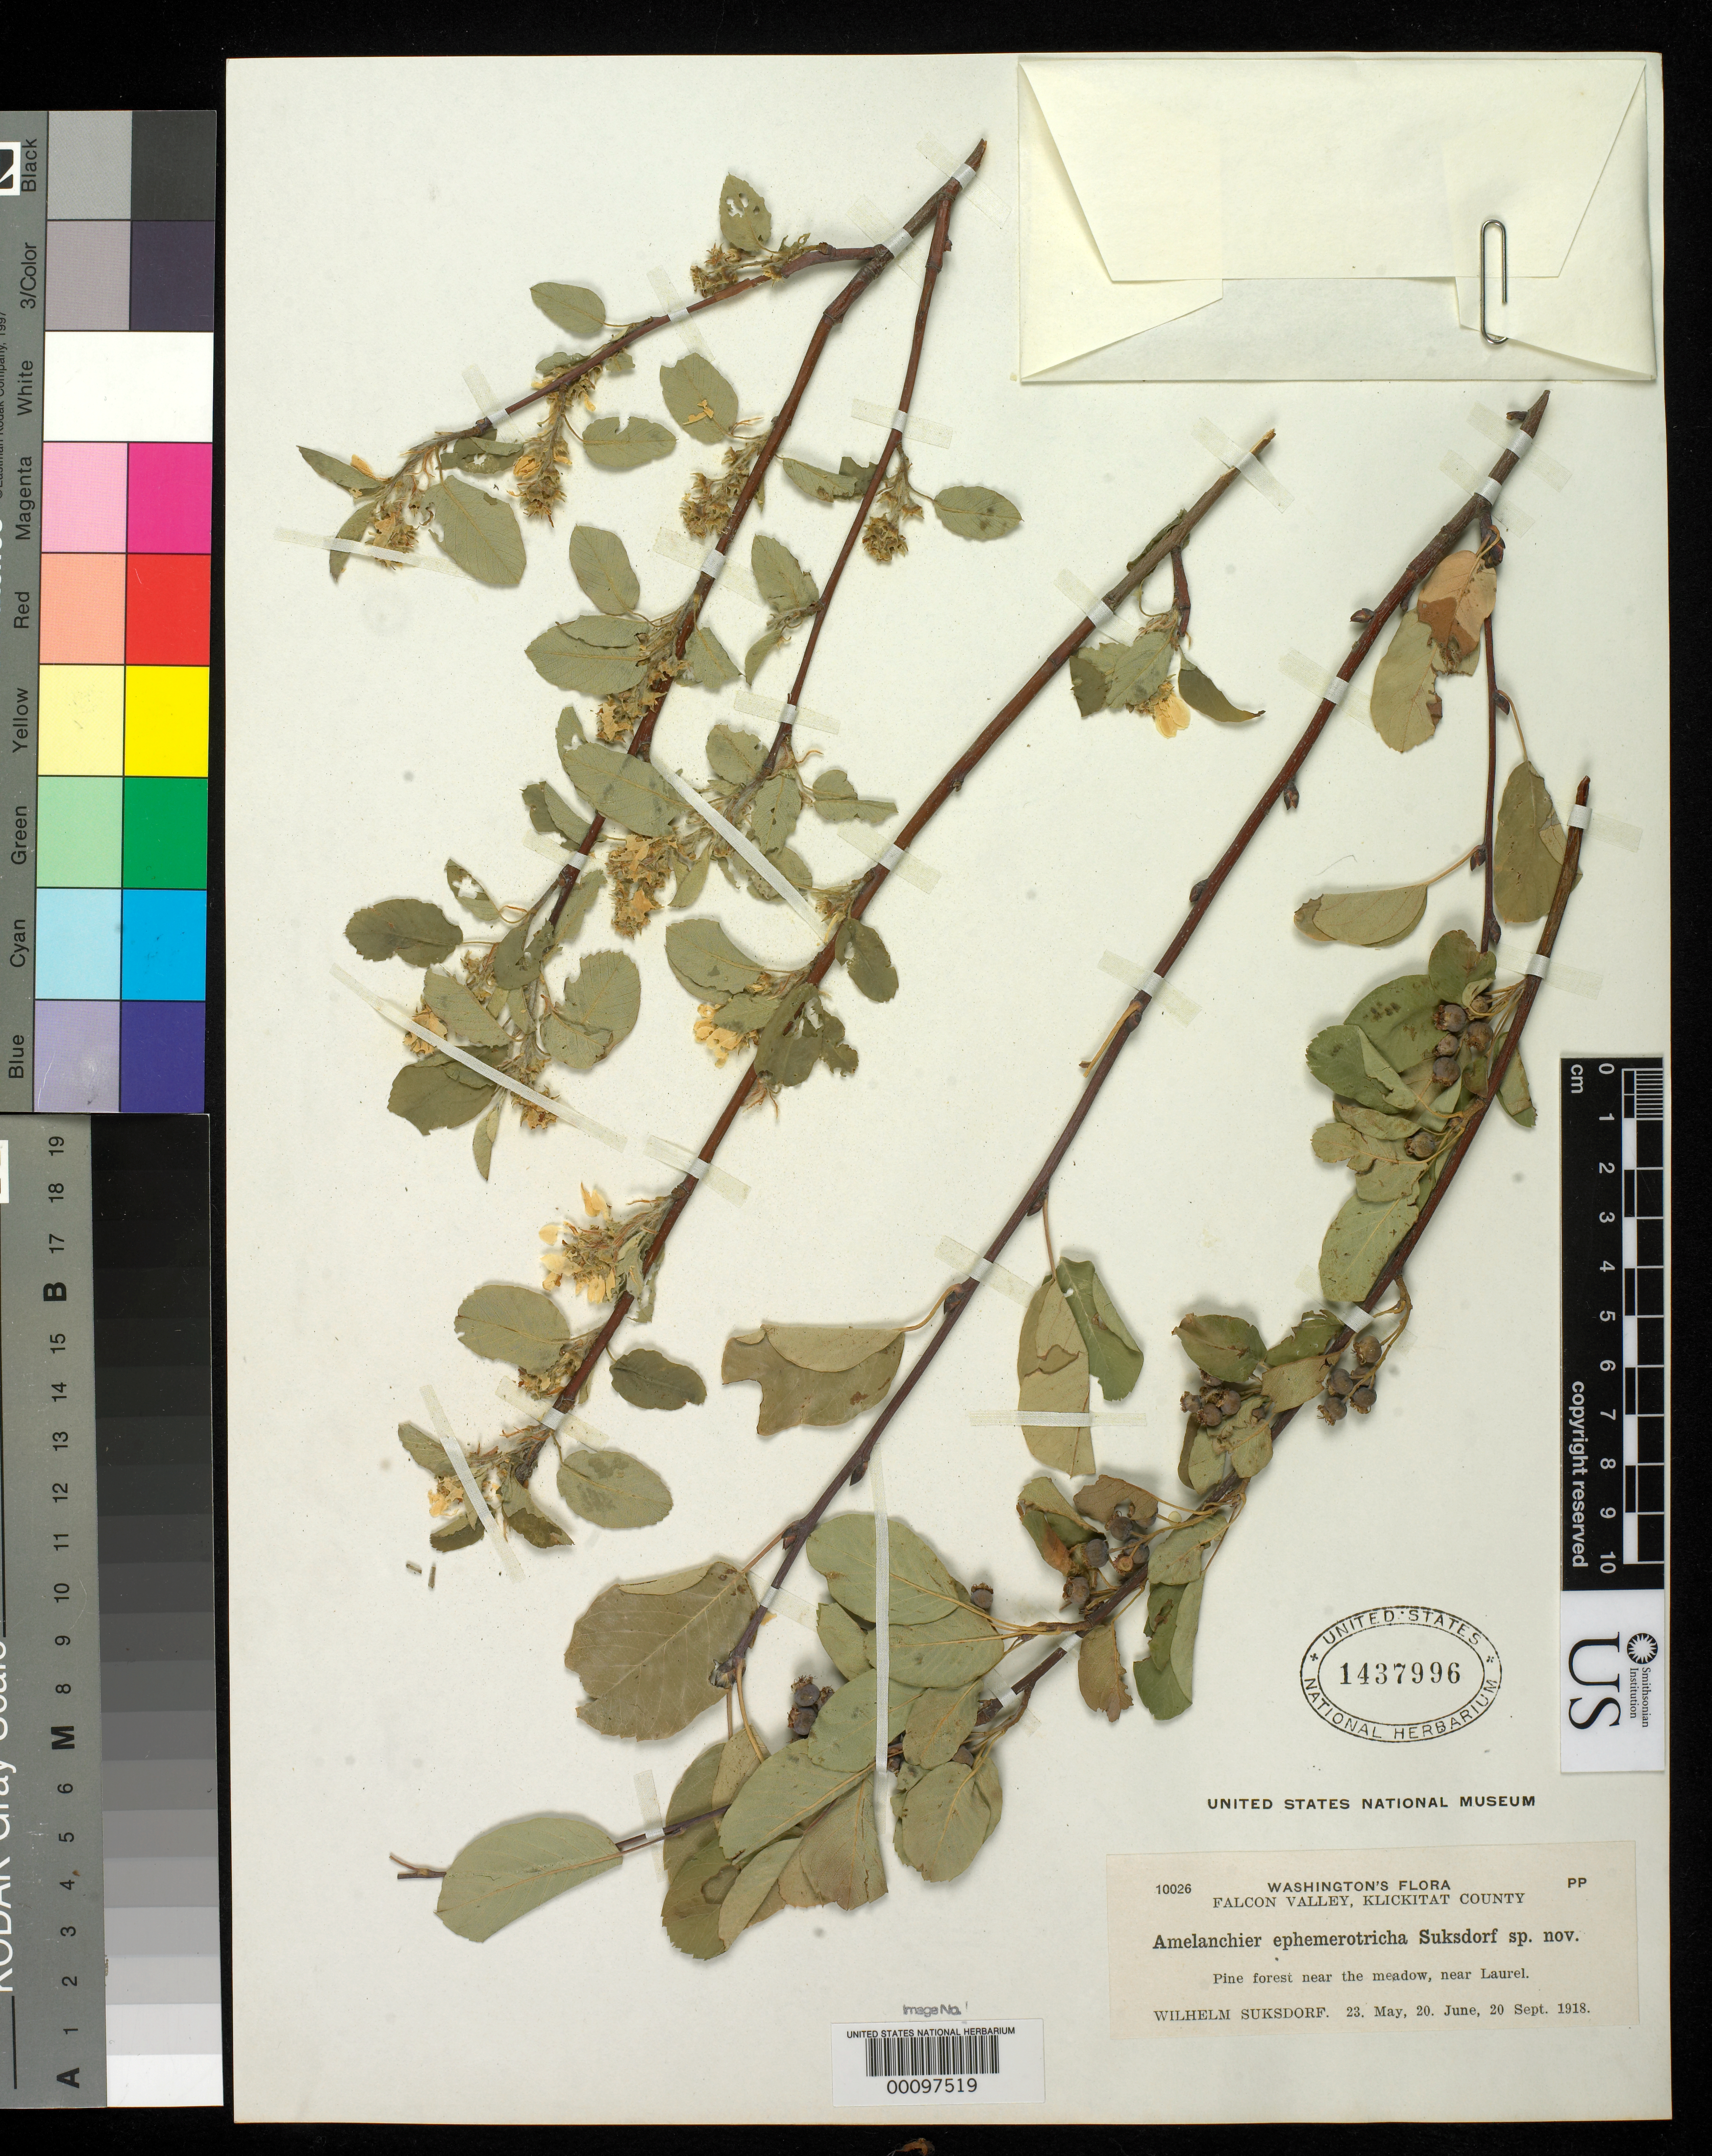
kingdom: Plantae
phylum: Tracheophyta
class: Magnoliopsida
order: Rosales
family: Rosaceae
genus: Amelanchier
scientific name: Amelanchier ephemerotricha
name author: Suksd.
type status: Isosyntype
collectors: W. N. Suksdorf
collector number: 10026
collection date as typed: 23 May 1923 to 20 Sep 1923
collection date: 1923-05-23/1923-09-20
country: United States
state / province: Washington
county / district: Klickitat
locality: Falcon Valley.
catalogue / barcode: US 1437996